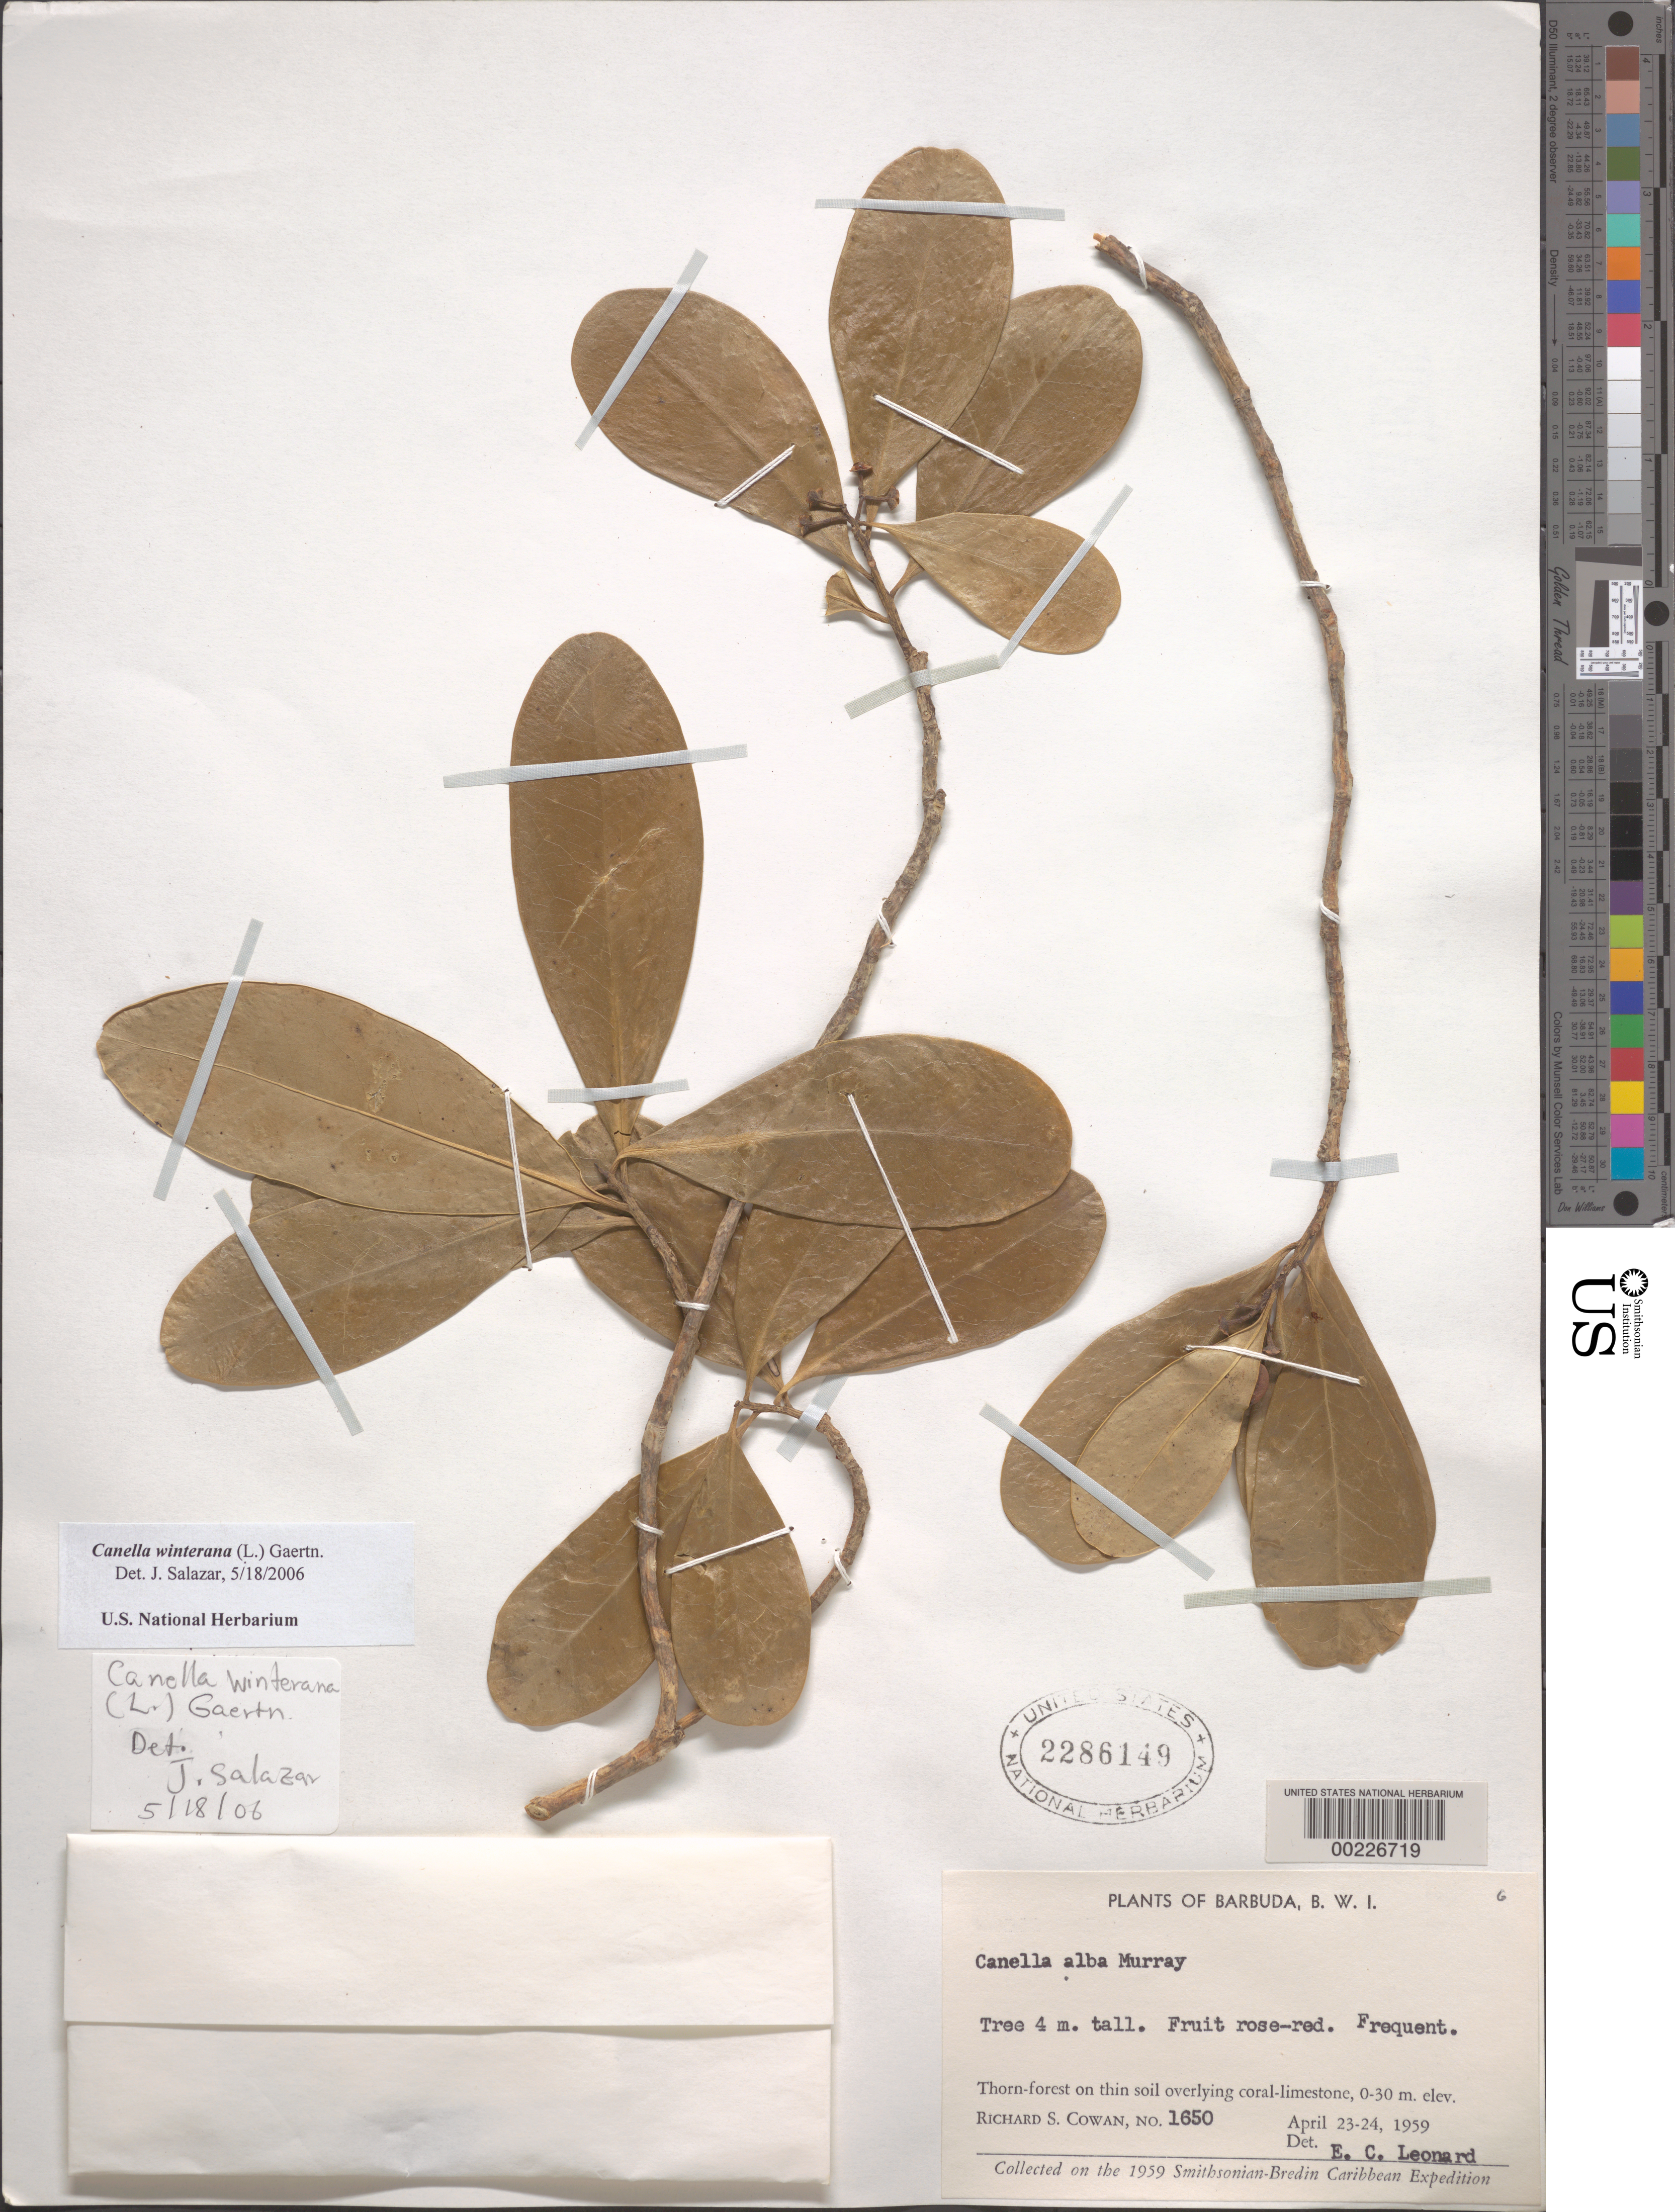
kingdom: Plantae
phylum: Tracheophyta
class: Magnoliopsida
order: Canellales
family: Canellaceae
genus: Canella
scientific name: Canella winterana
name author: (L.) Gaertn.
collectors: R. S. Cowan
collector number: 1650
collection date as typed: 23 Apr 1959 to 24 Apr 1959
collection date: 1959-04-23/1959-04-24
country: Antigua and Barbuda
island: Barbuda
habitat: Thorn forest on thin soil overlying coral-limestone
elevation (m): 0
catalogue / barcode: US 2286149